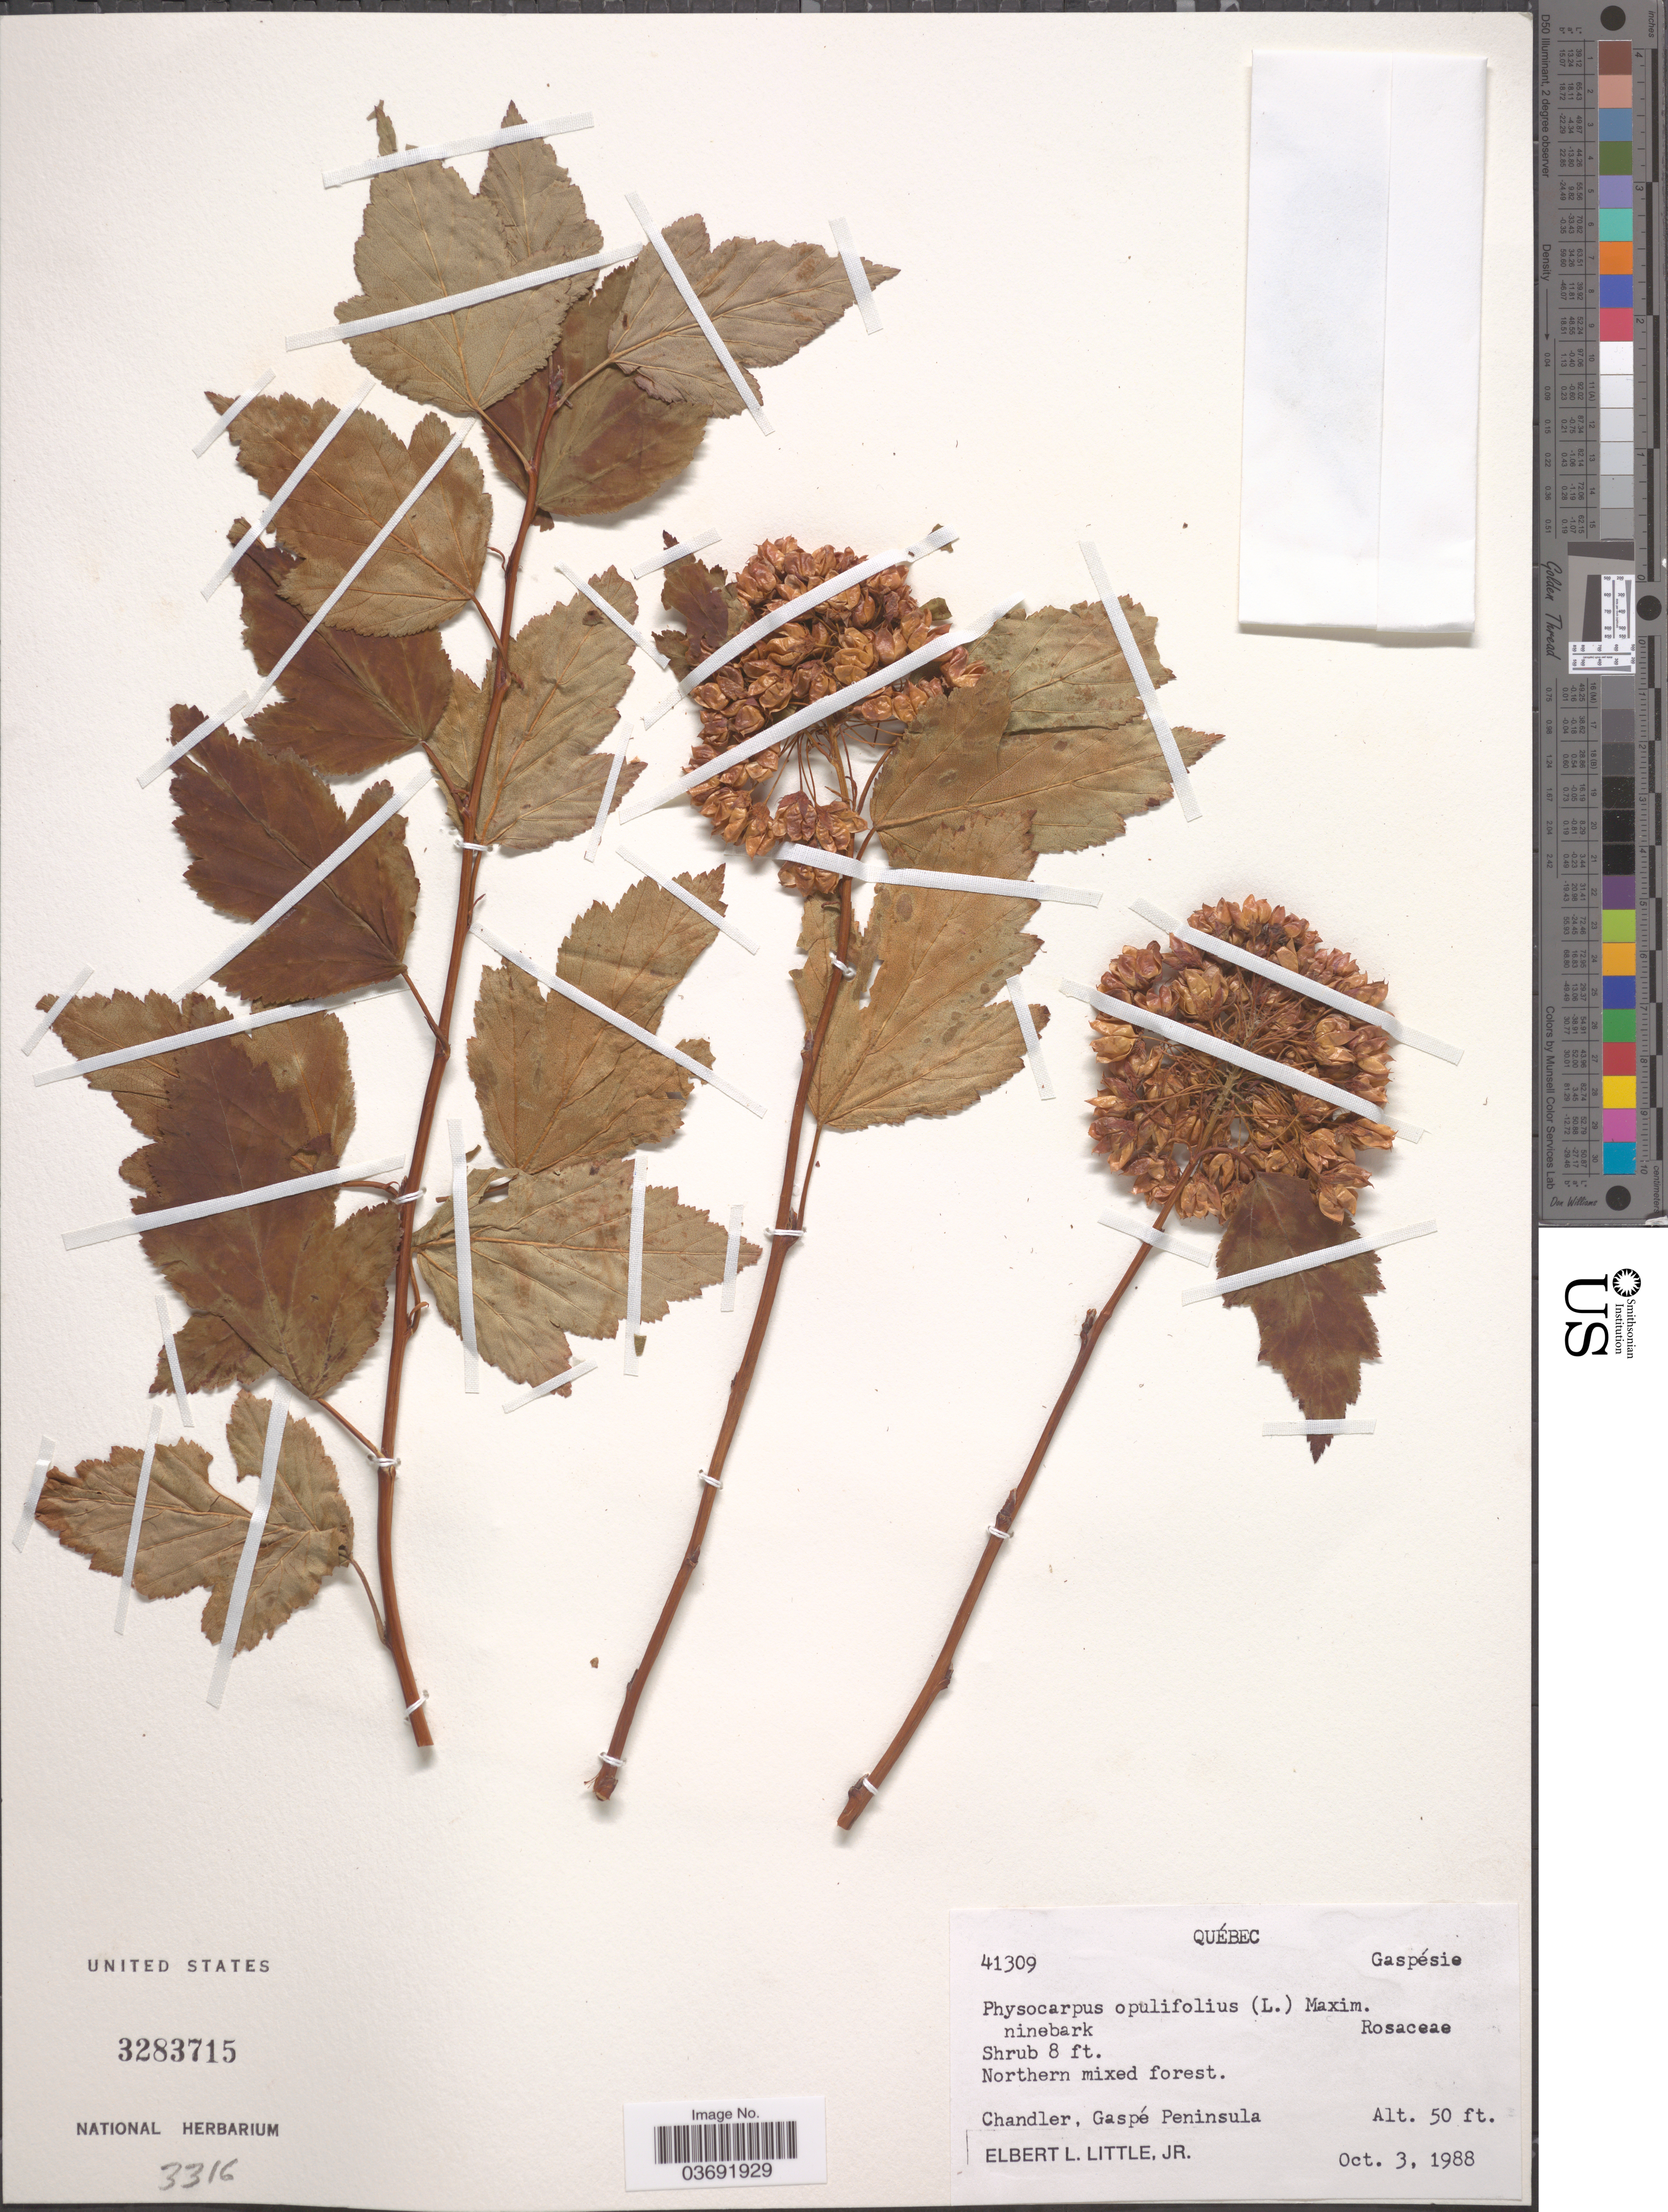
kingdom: Plantae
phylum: Tracheophyta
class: Magnoliopsida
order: Rosales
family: Rosaceae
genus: Physocarpus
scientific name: Physocarpus opulifolius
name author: (L.) Maxim.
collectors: E. L. Little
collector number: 41309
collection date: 1988-10-03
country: Canada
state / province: Quebec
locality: Québec. Gaspésie. Chandler. Gaspé Peninsula.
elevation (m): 15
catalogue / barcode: US 3283715